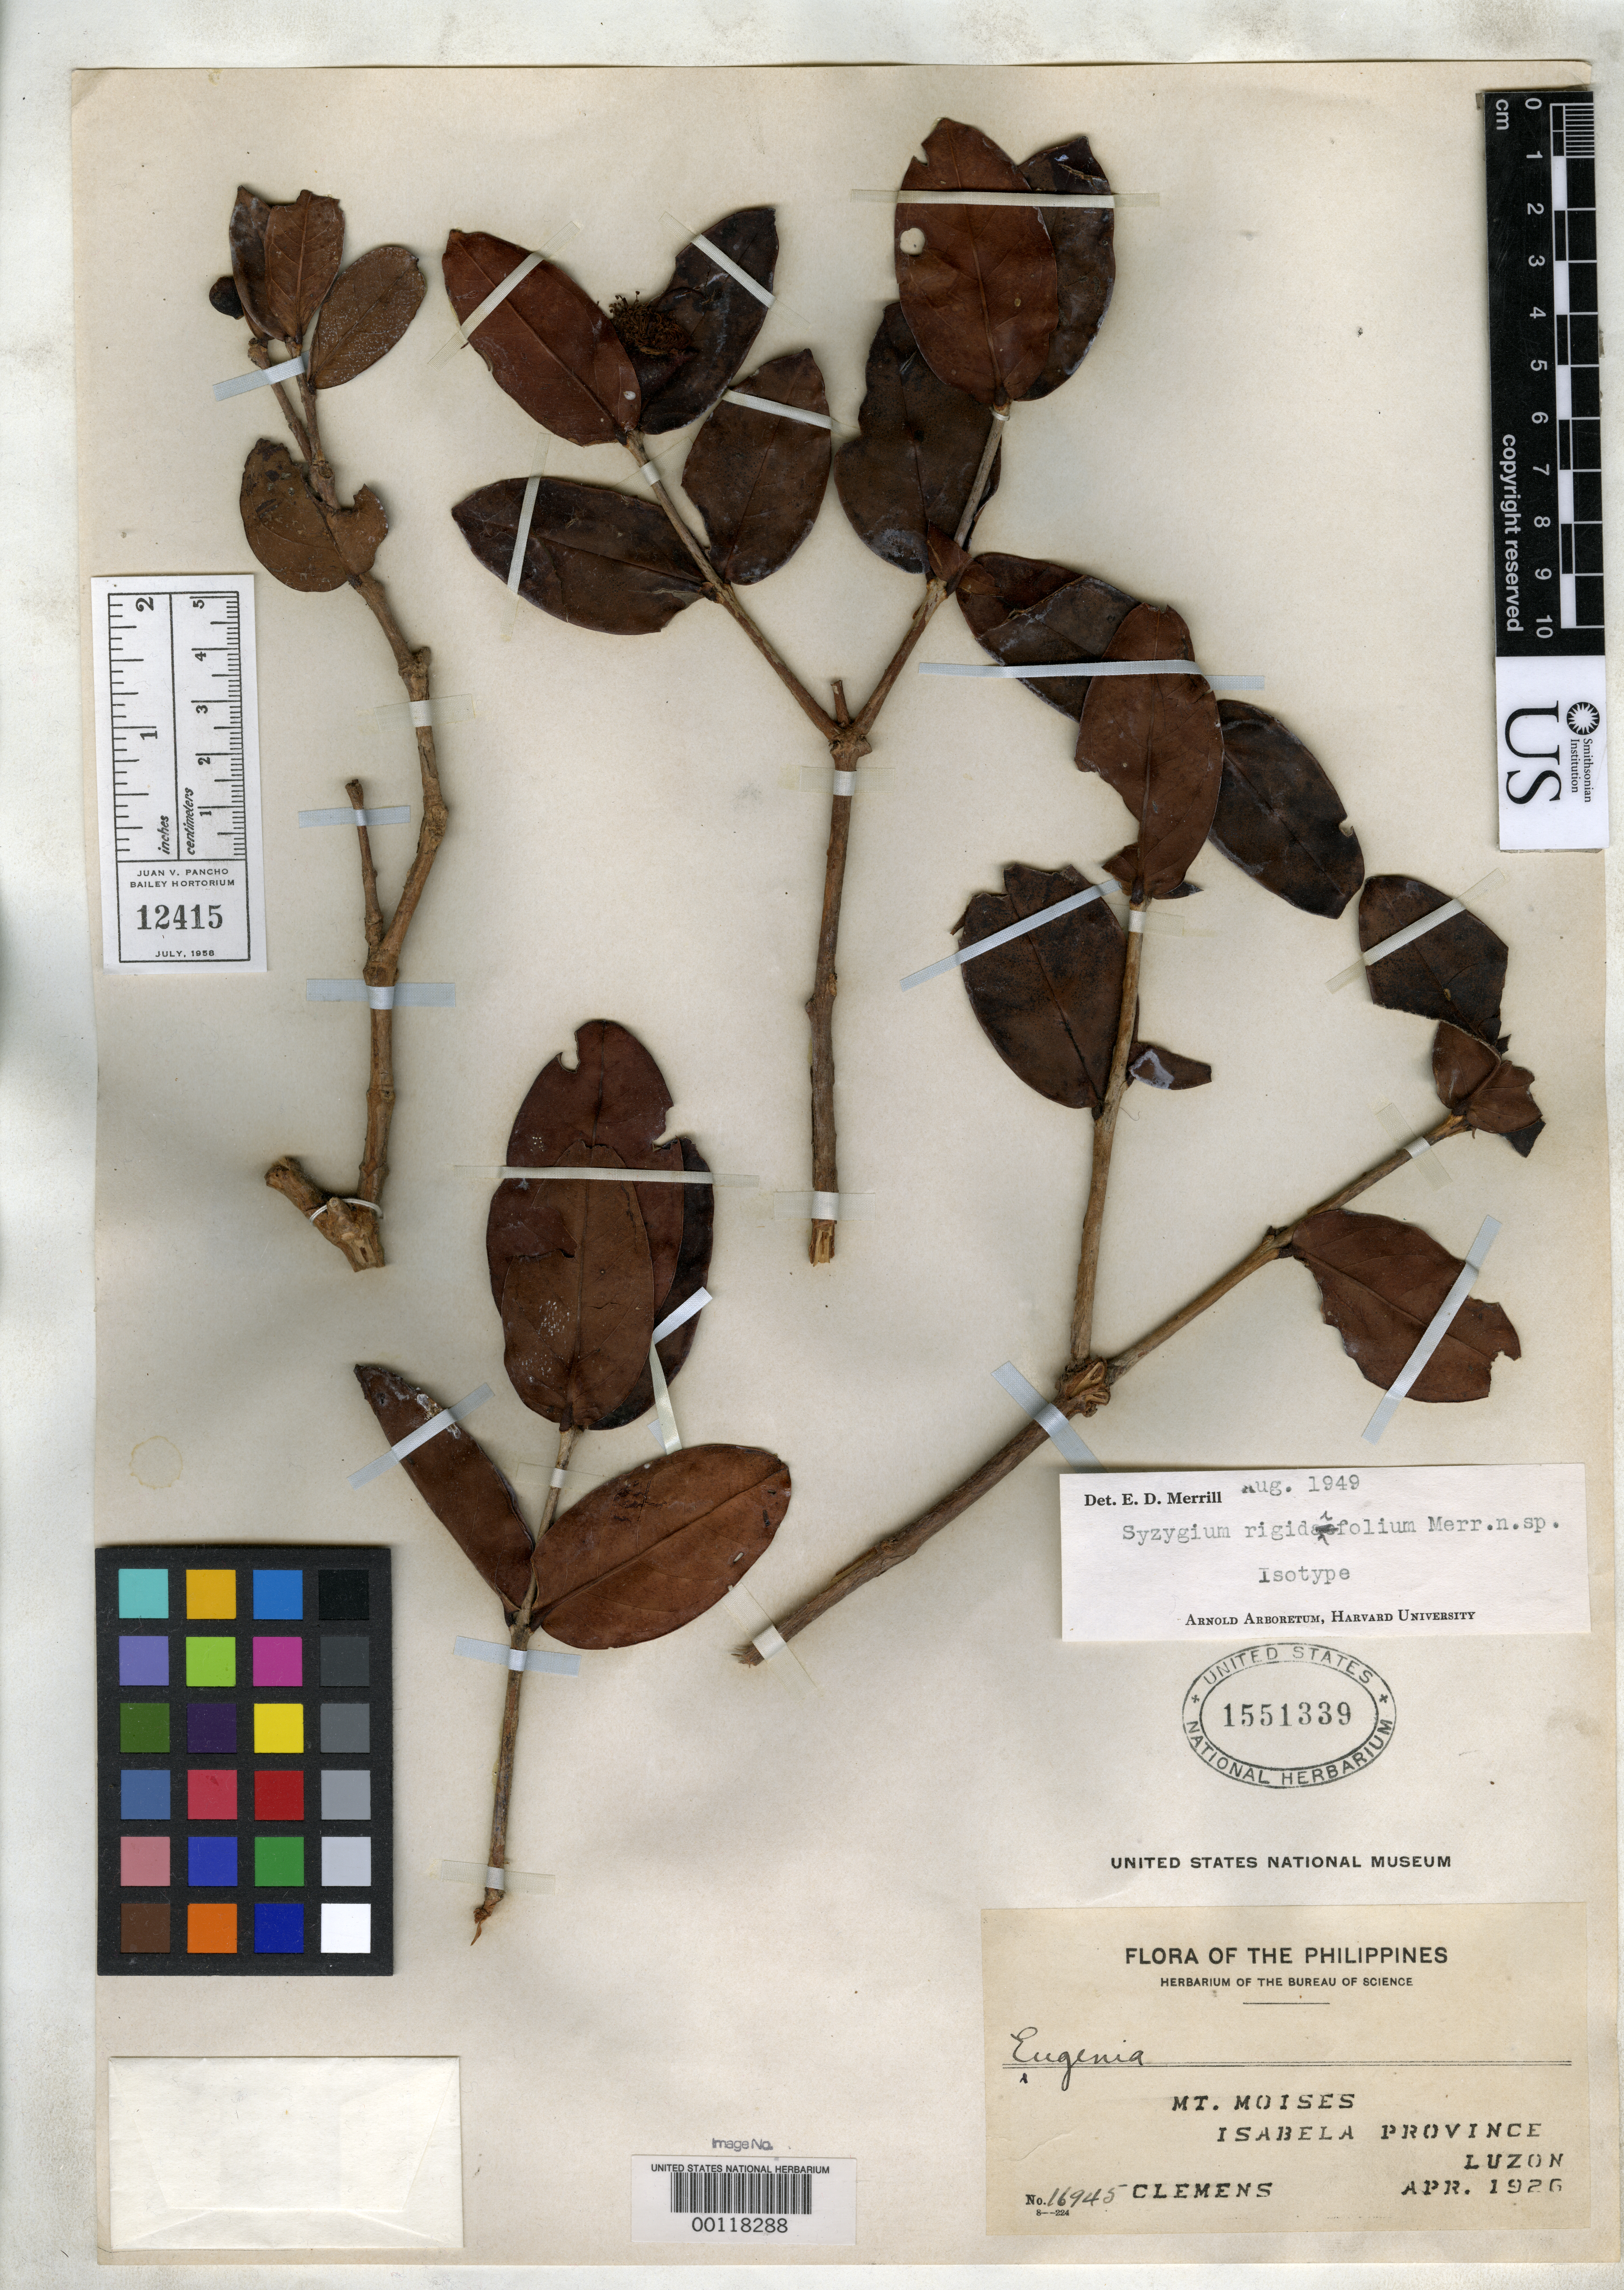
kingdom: Plantae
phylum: Tracheophyta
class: Magnoliopsida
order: Myrtales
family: Myrtaceae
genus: Syzygium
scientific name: Syzygium rigidifolium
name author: Merr.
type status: Isotype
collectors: -. Clemens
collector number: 16945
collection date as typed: Apr 1926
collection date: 1926-04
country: Philippines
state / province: Cagayan Valley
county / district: Isabela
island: Luzon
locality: Mt. Moises.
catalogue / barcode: US 1551339